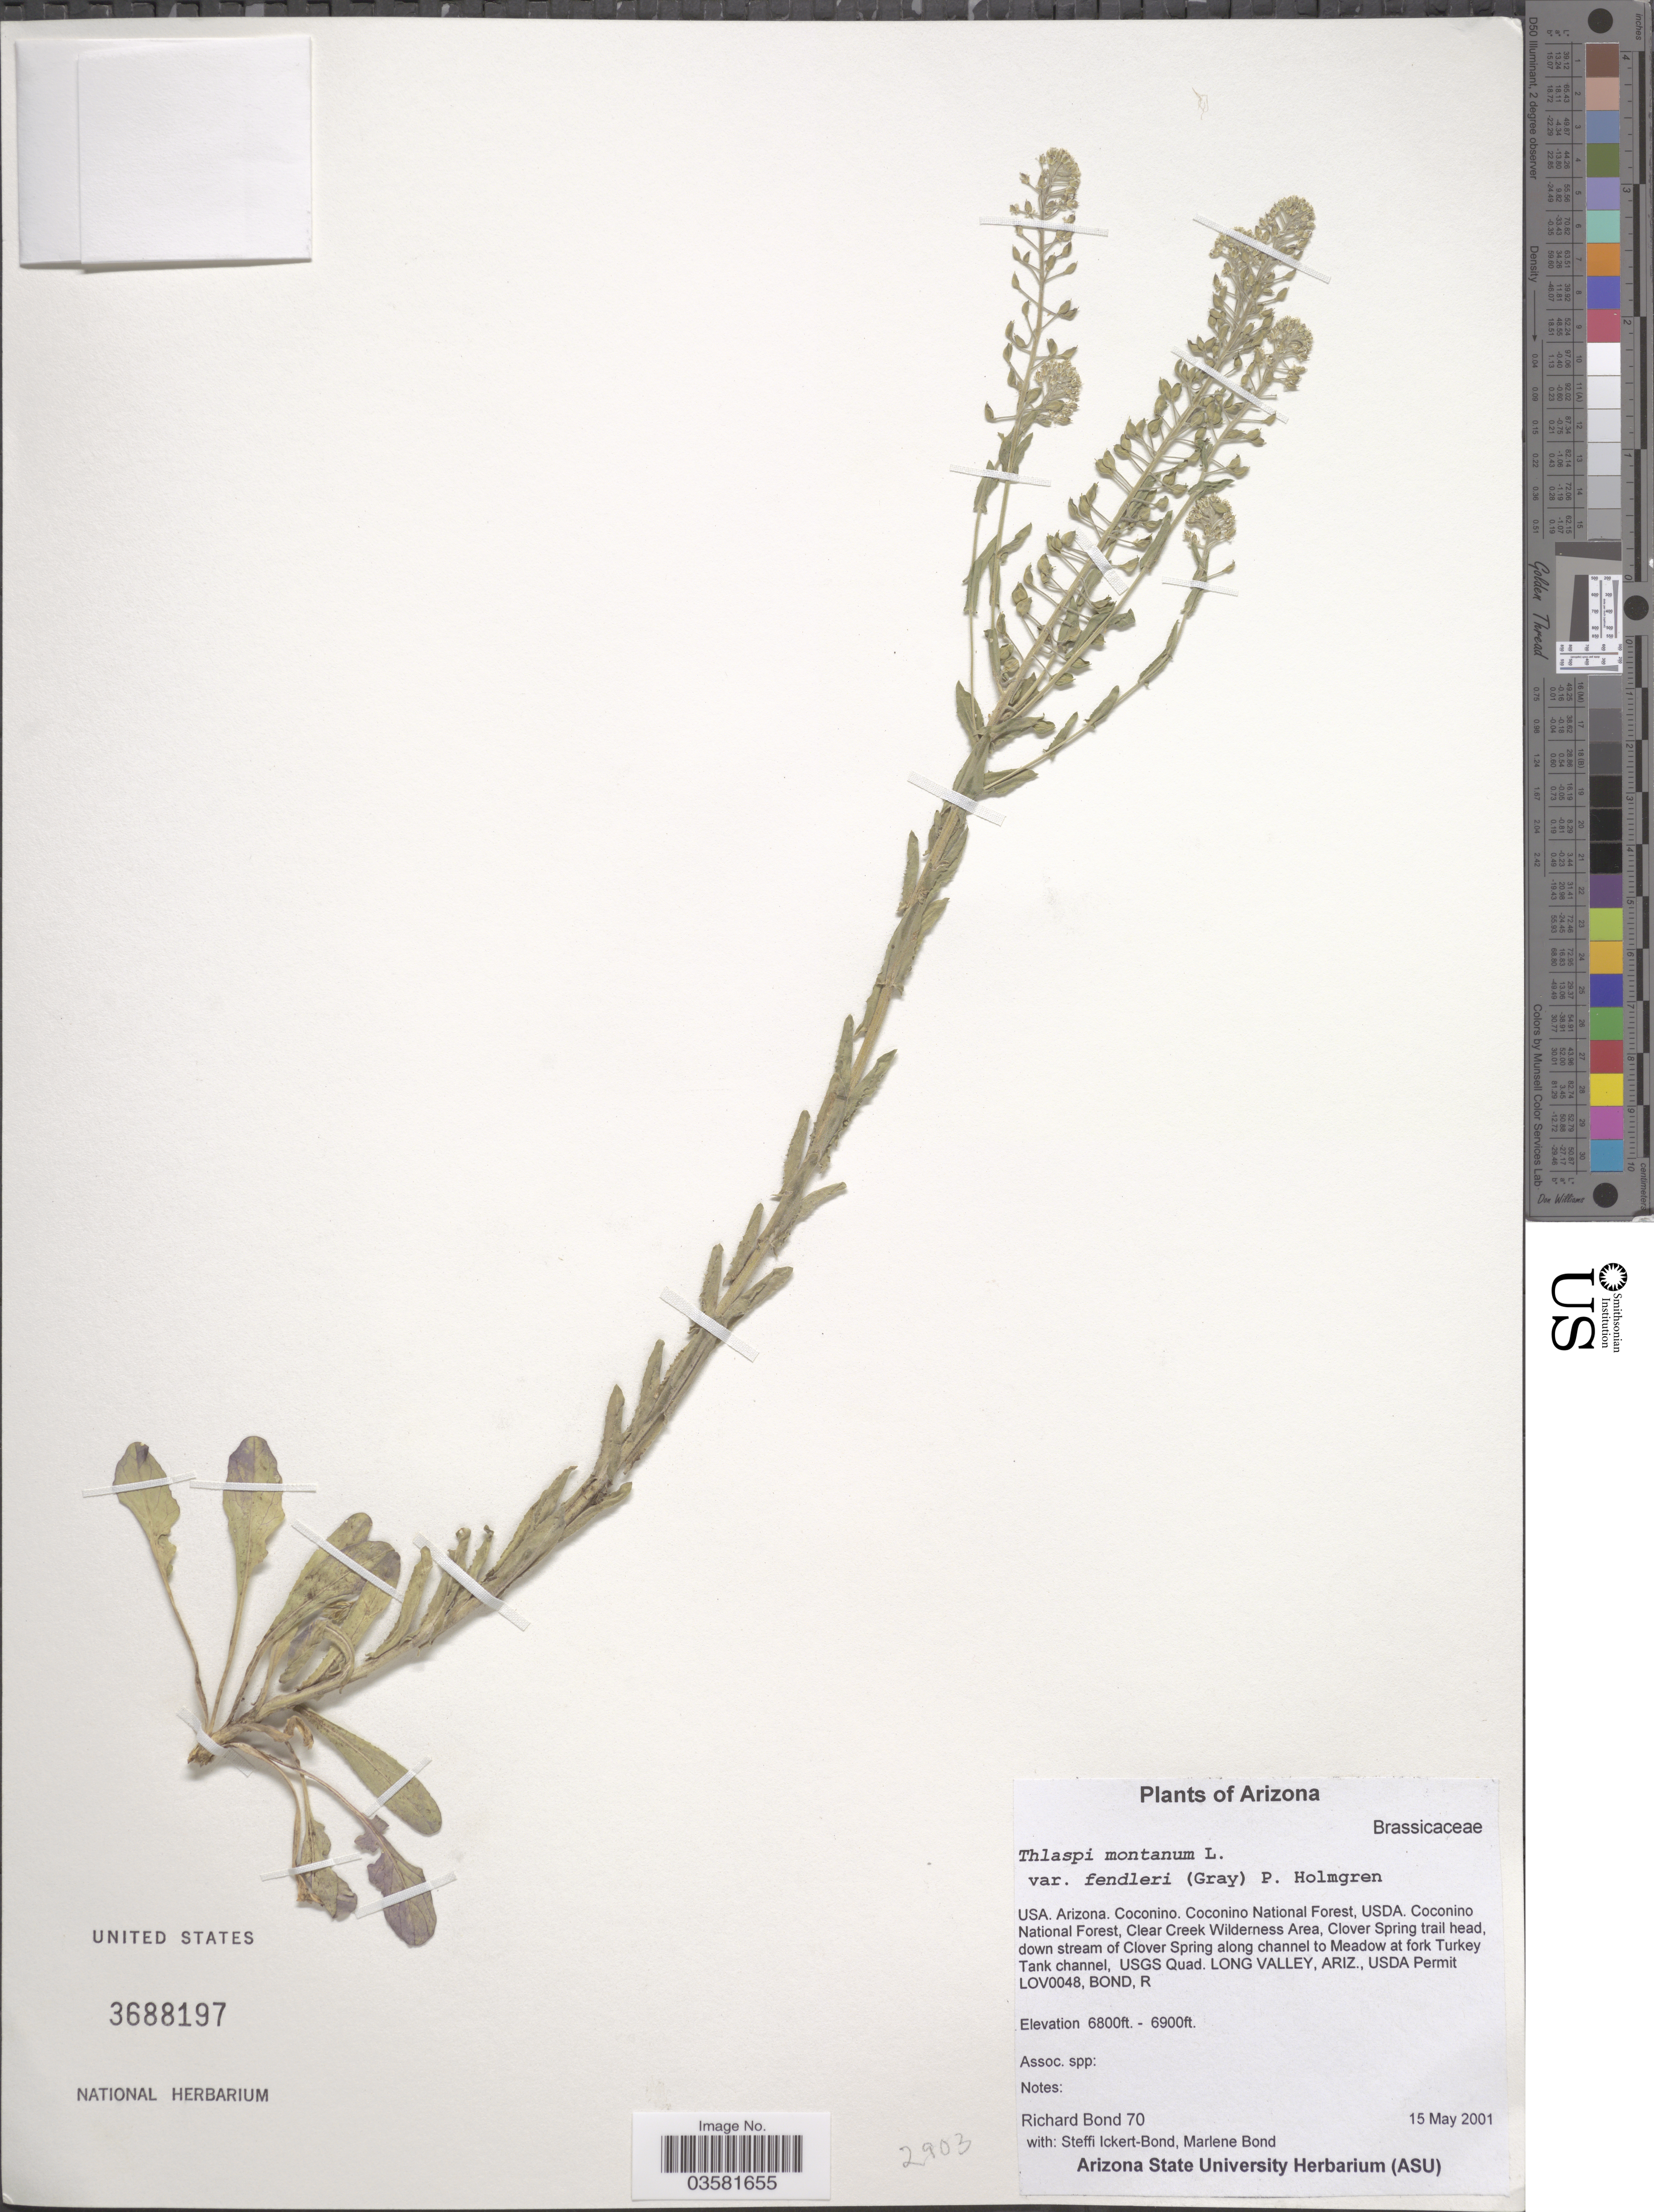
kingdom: Plantae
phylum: Tracheophyta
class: Magnoliopsida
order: Brassicales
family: Brassicaceae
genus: Thlaspi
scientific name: Thlaspi montanum var. fendleri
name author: (A. Gray) P.K. Holmgren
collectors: P. Bond, S. Ickert-Bond & M. Bond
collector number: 70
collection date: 2001-05-15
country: United States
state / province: Arizona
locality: Coconino. Coconino National Forest, USDA. Coconino National Forest, Clear Creek Wilderness Area, Clover Spring trail head, down stream of Clover Spring along channel to Meadow at fork Turkey Tank channel, USGS Quad. Long Valley. USDA Permit LOV0048 [unsure placement]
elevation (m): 2073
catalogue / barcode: US 3688197